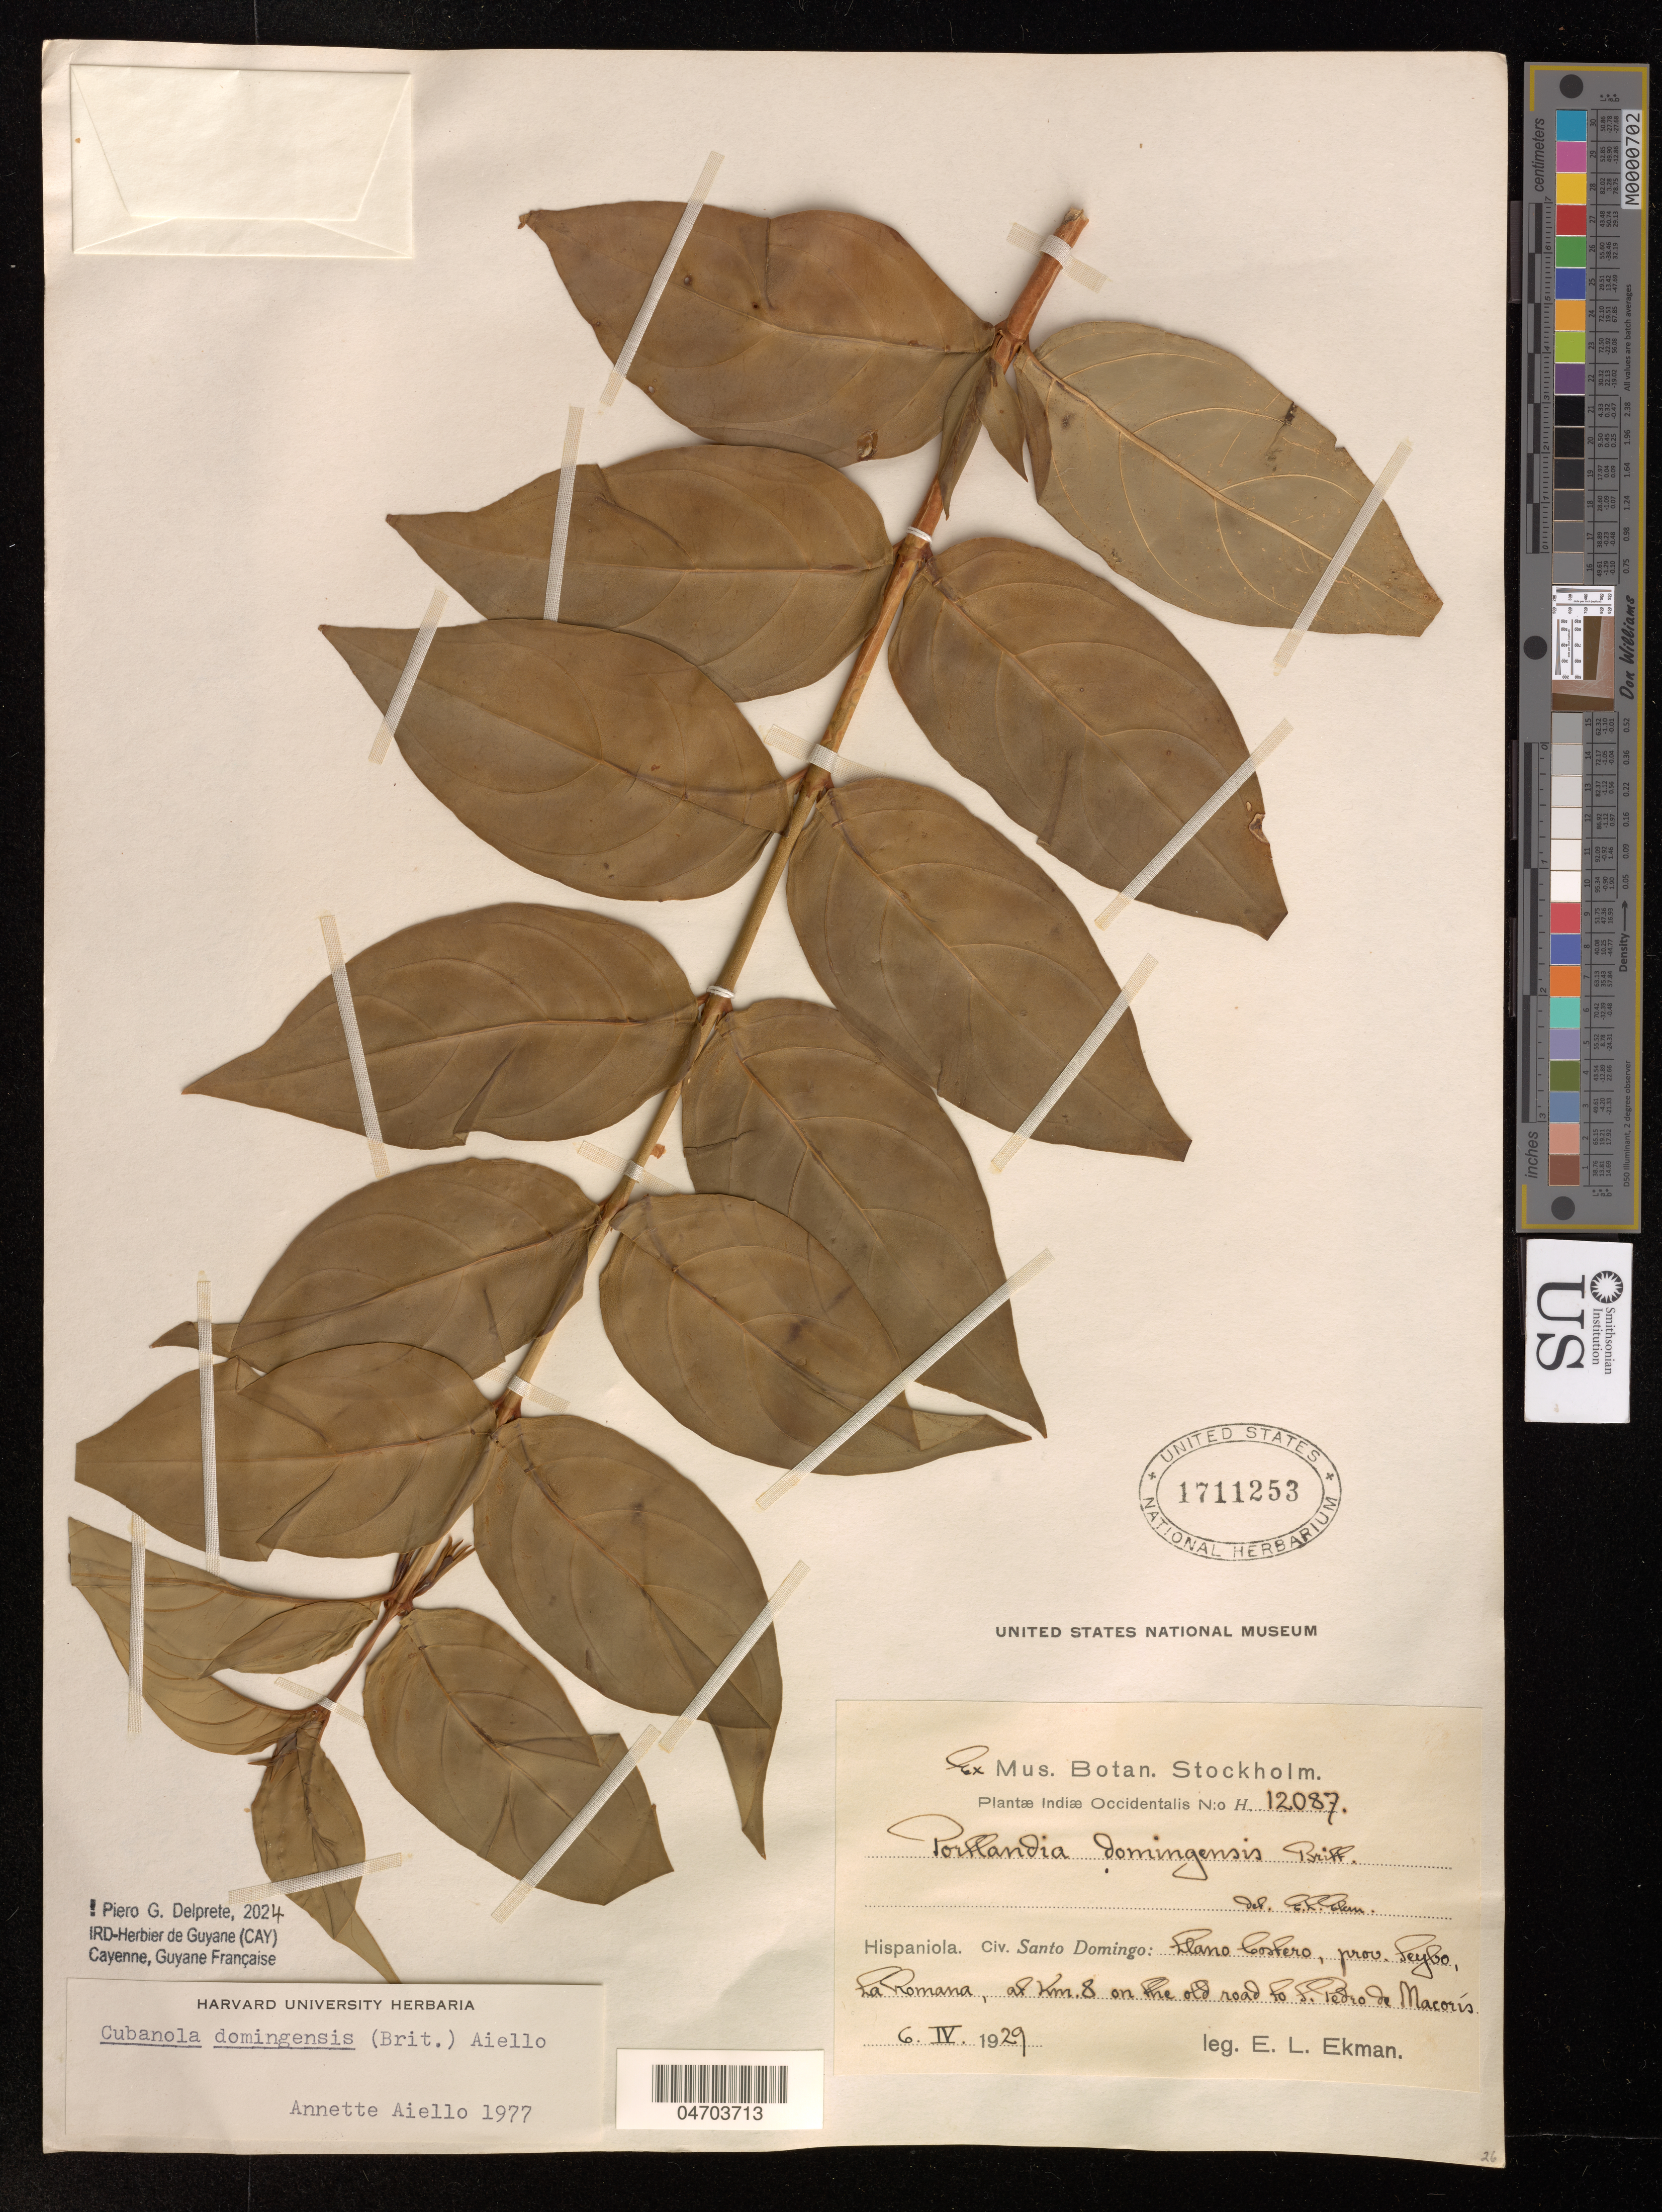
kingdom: Plantae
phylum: Tracheophyta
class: Magnoliopsida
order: Gentianales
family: Rubiaceae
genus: Portlandia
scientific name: Portlandia domingensis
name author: Britton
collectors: E. Ekman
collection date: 1929-04-06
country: Dominican Republic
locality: Llano Costero, prov. Seybo, La Romana, at km. 8 on the old road to S. Pedro de Macoris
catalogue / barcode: US 1711253